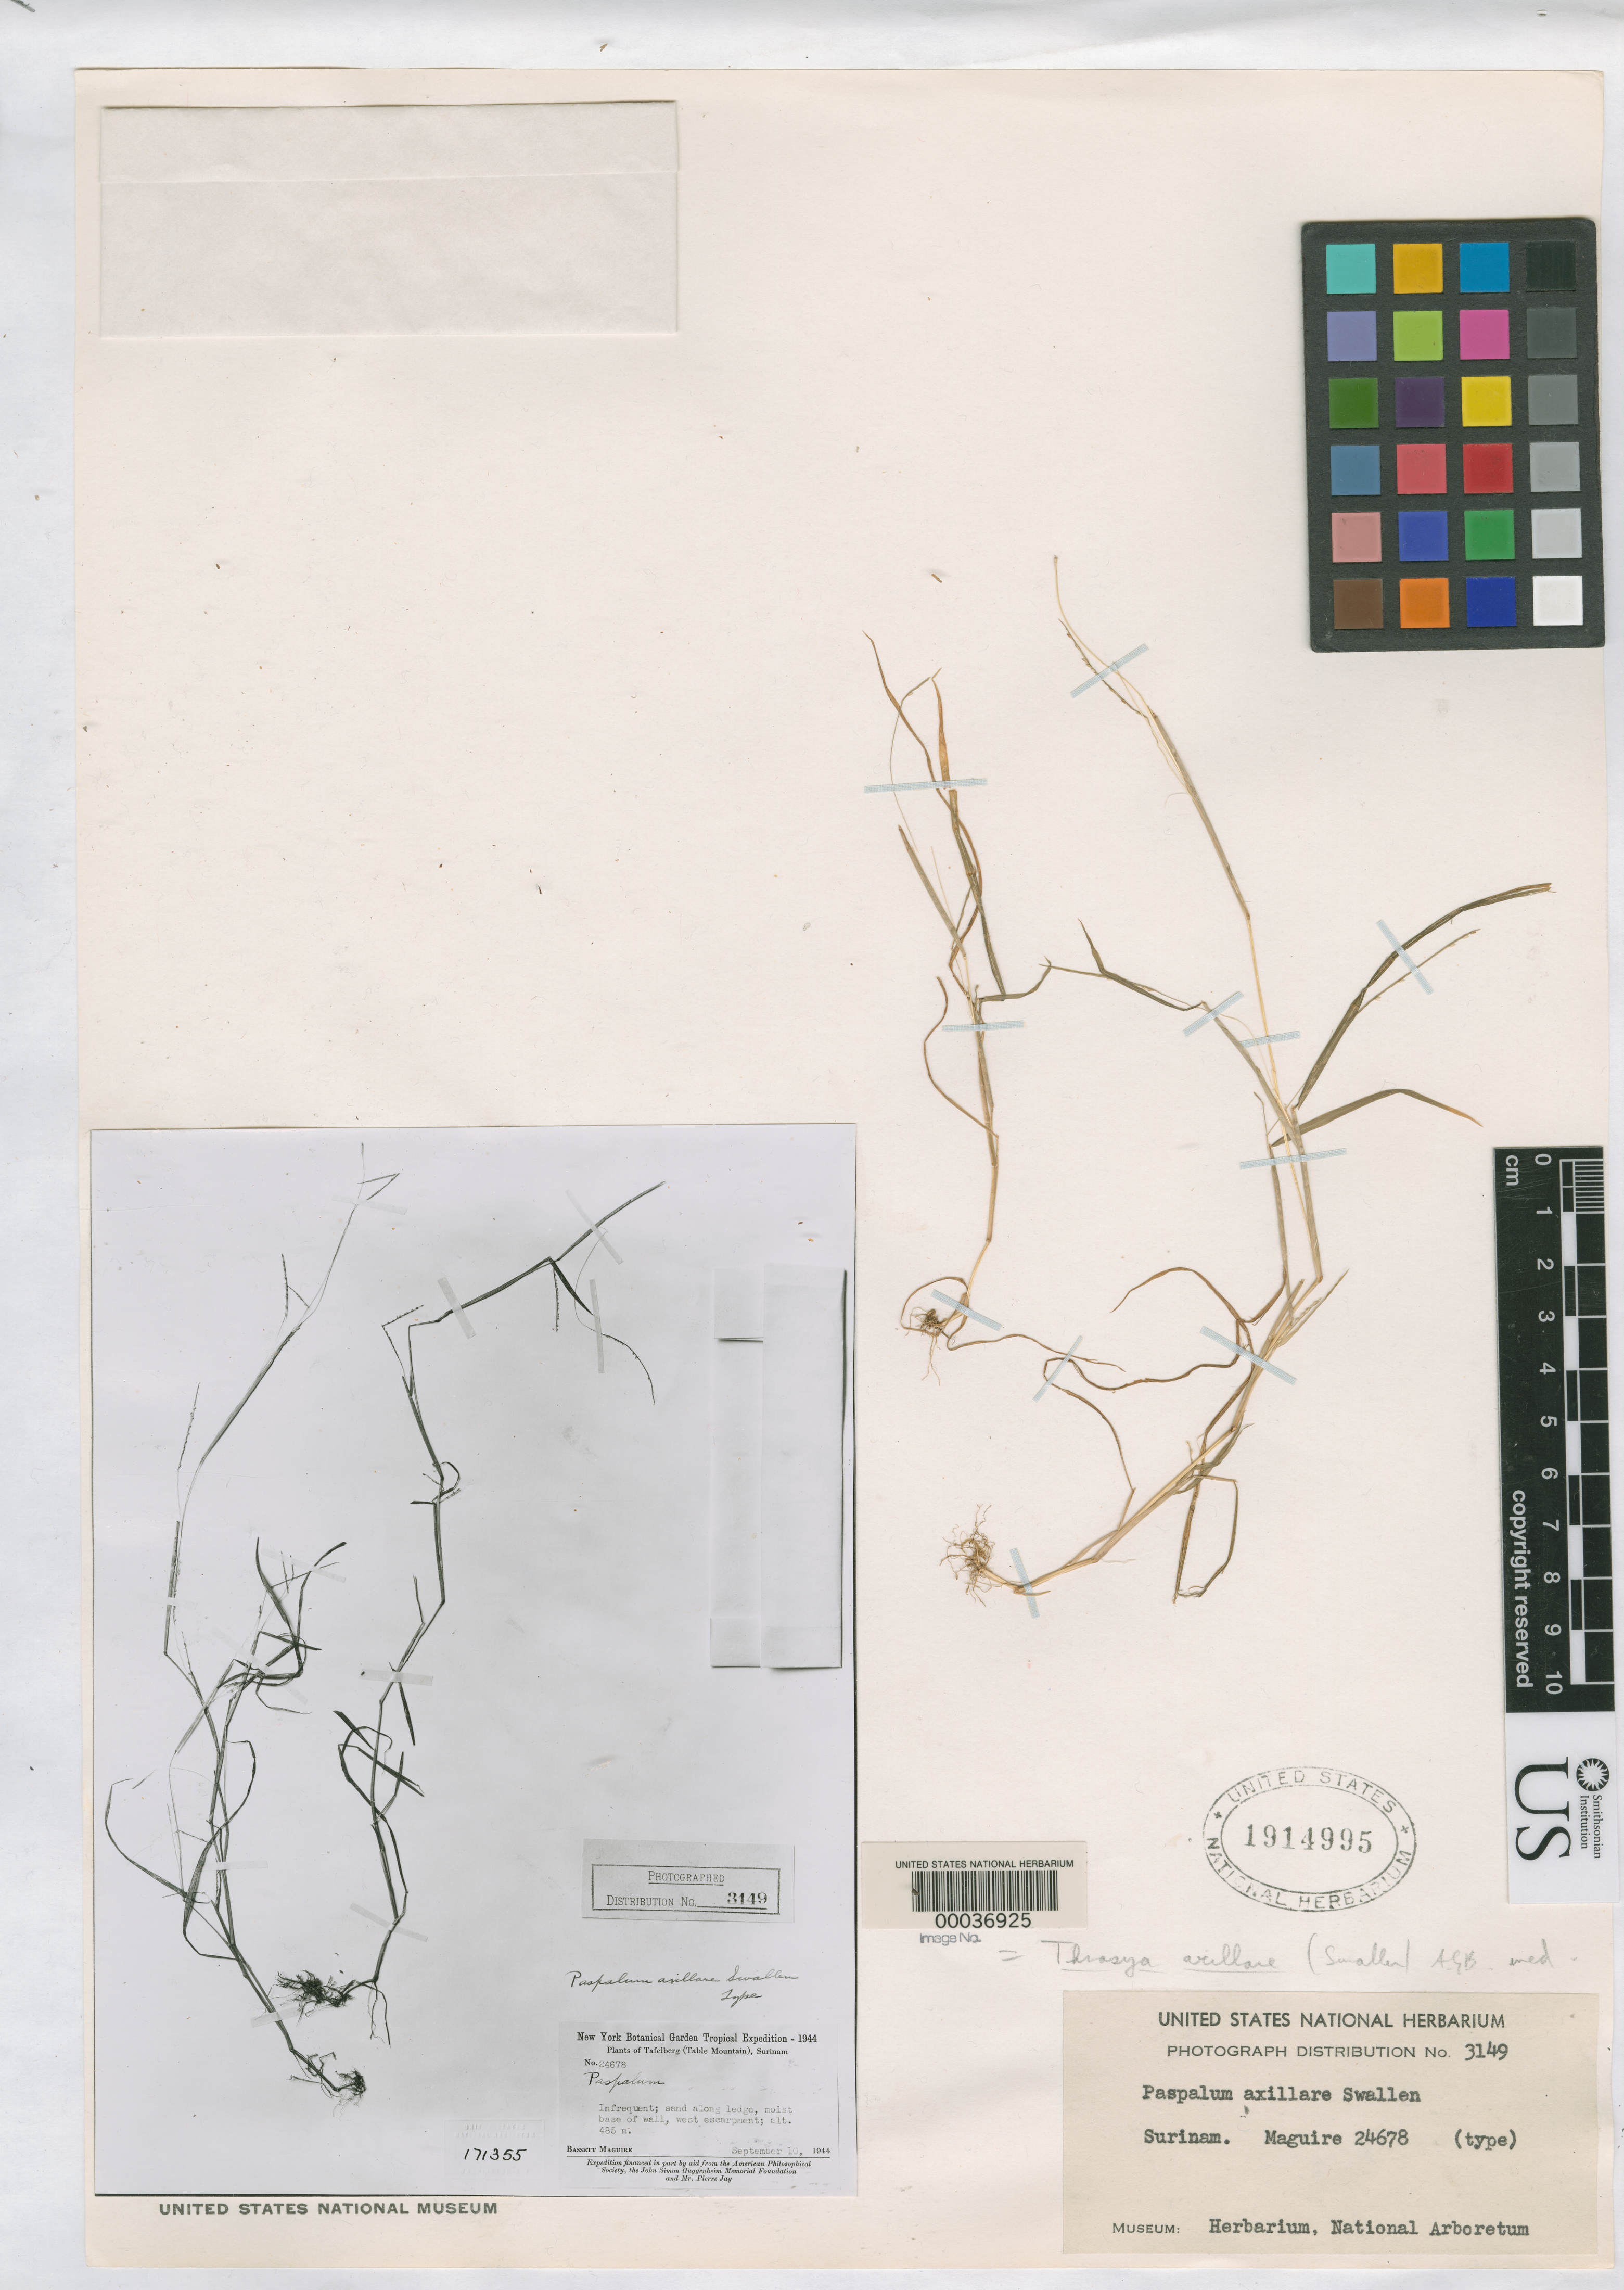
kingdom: Plantae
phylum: Tracheophyta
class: Liliopsida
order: Poales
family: Poaceae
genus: Paspalum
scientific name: Paspalum axillare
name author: Swallen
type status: Type Fragment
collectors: B. Maguire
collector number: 24678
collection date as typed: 10 Sep 1944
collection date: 1944-09-10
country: Suriname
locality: Tafelberg.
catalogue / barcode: US 1914995